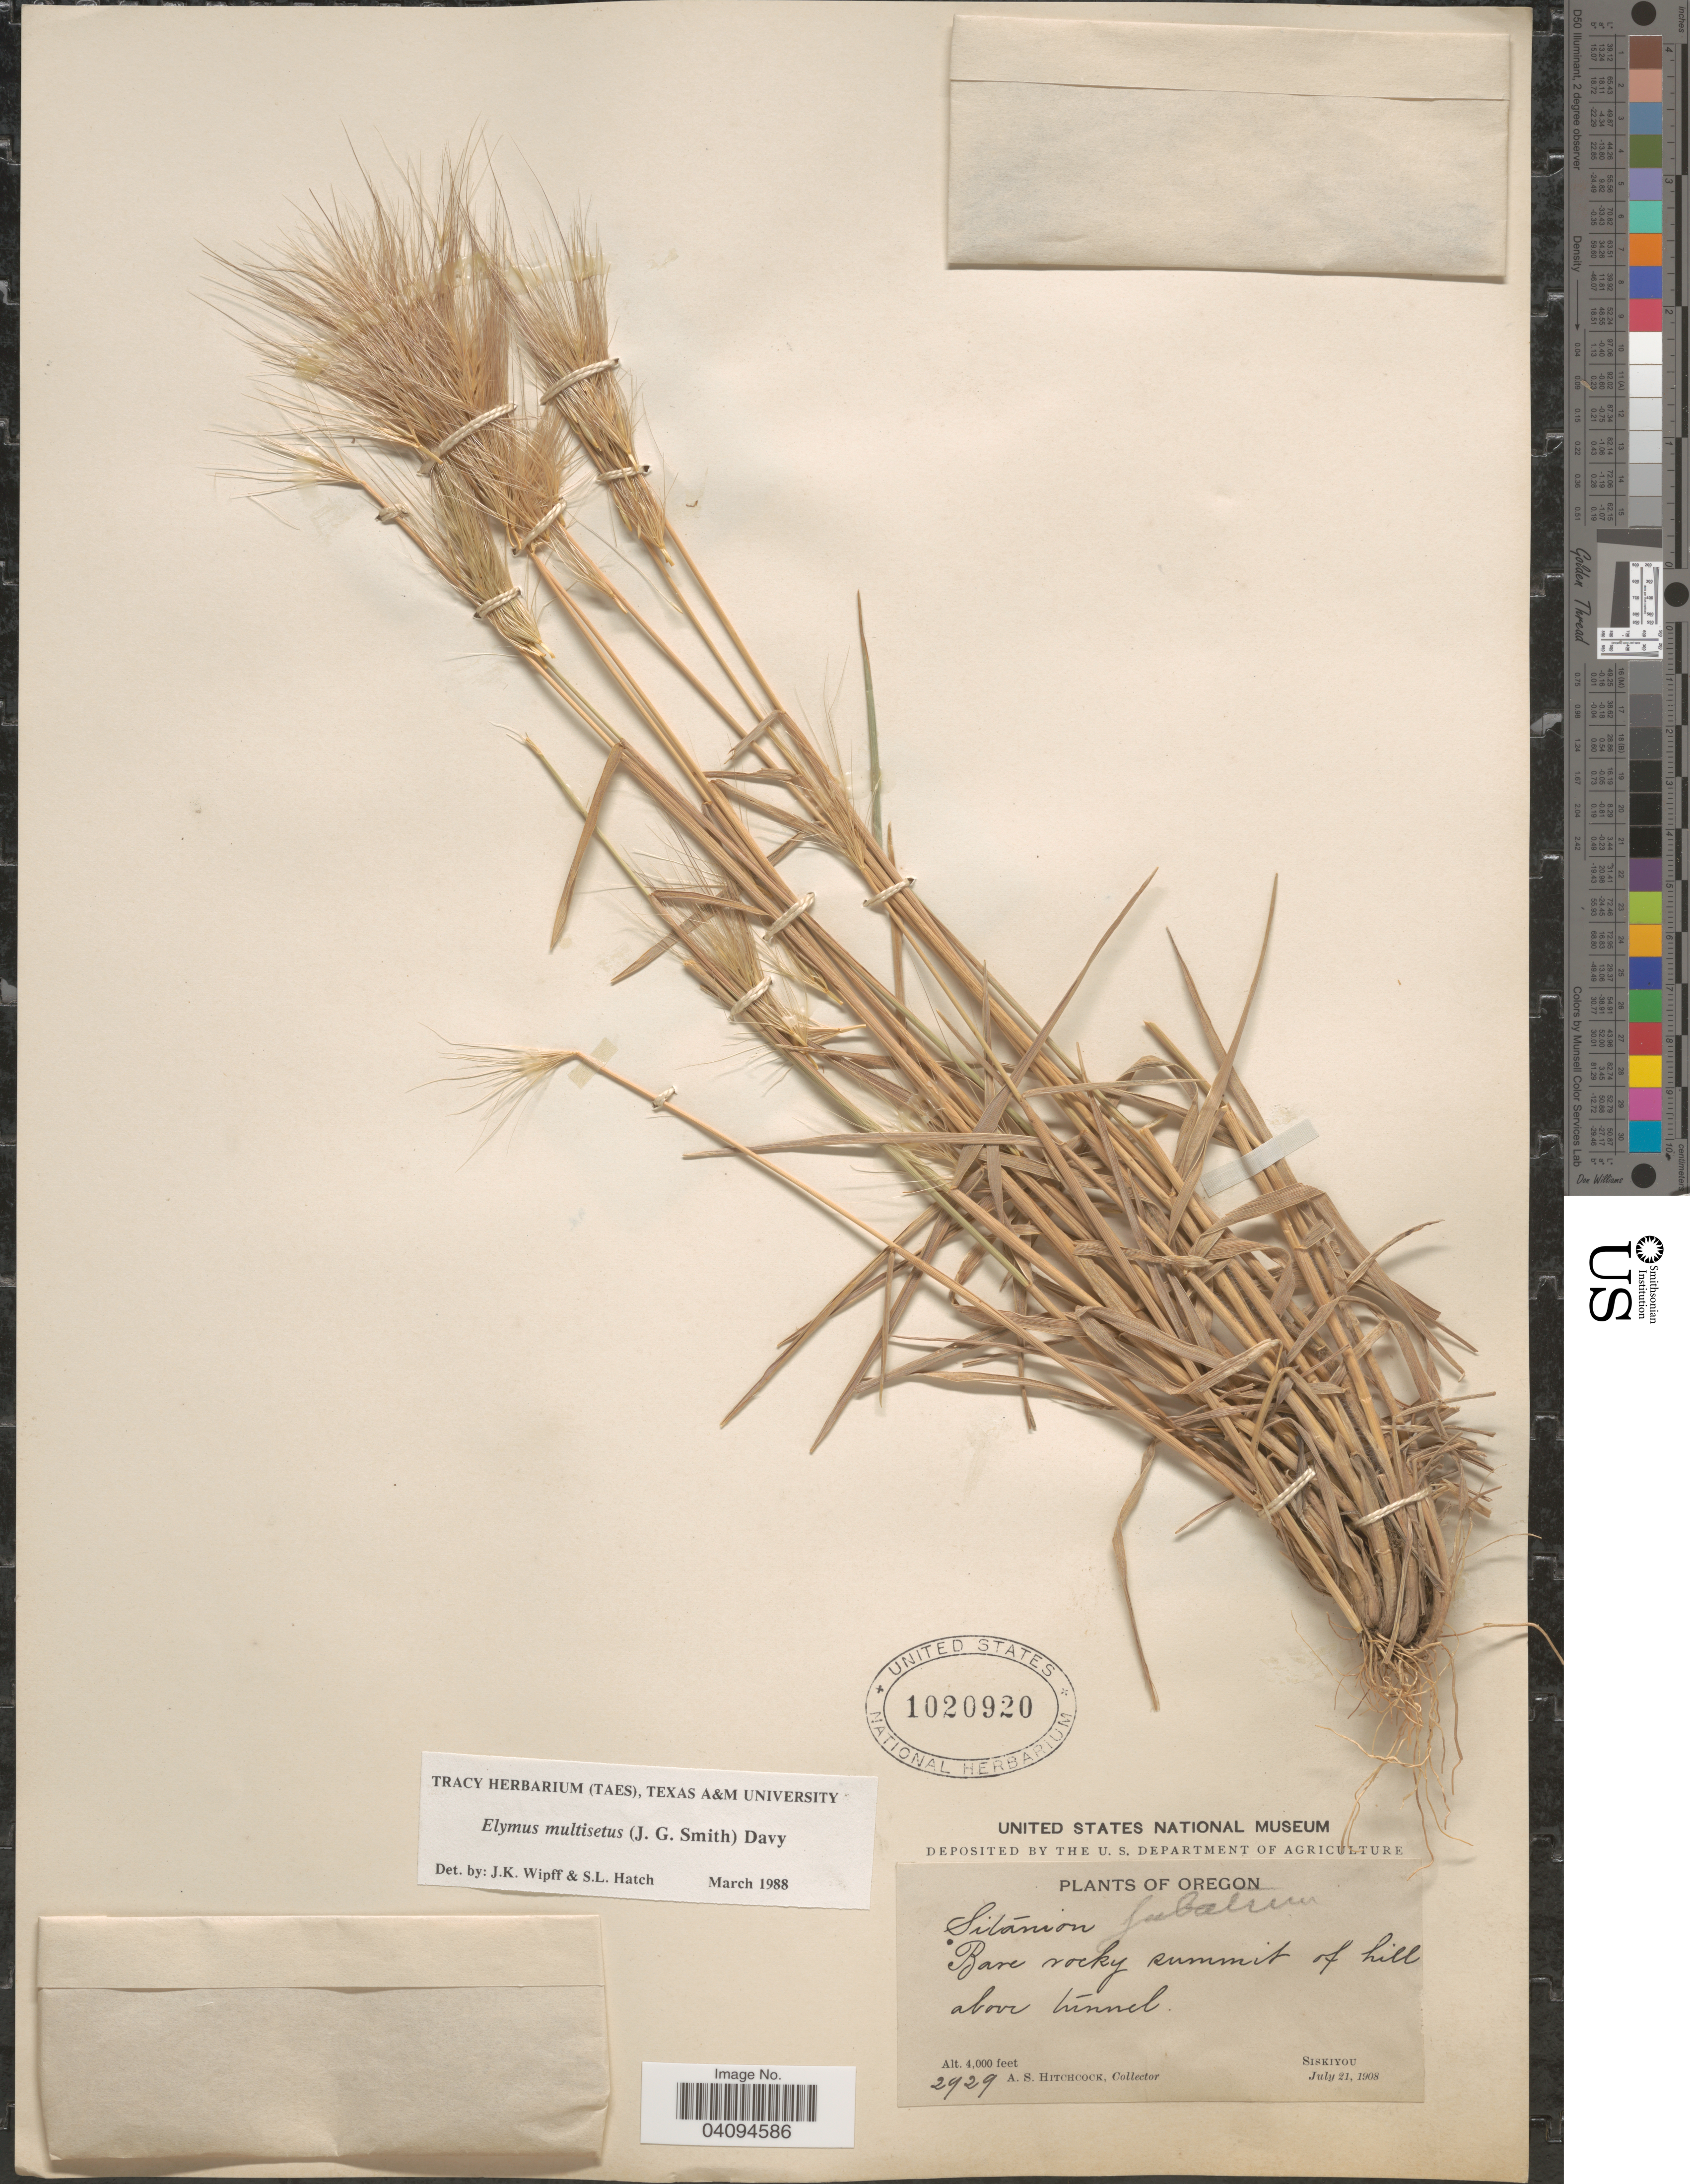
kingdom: Plantae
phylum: Tracheophyta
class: Liliopsida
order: Poales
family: Poaceae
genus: Elymus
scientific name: Elymus multisetus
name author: (J.G. Sm.) Burtt Davy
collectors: A. S. Hitchcock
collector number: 2929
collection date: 1908-07-21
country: United States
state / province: Oregon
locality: Bare rocky summit of hill above tunnel. Siskiyou.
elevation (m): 1219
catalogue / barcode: US 1020920